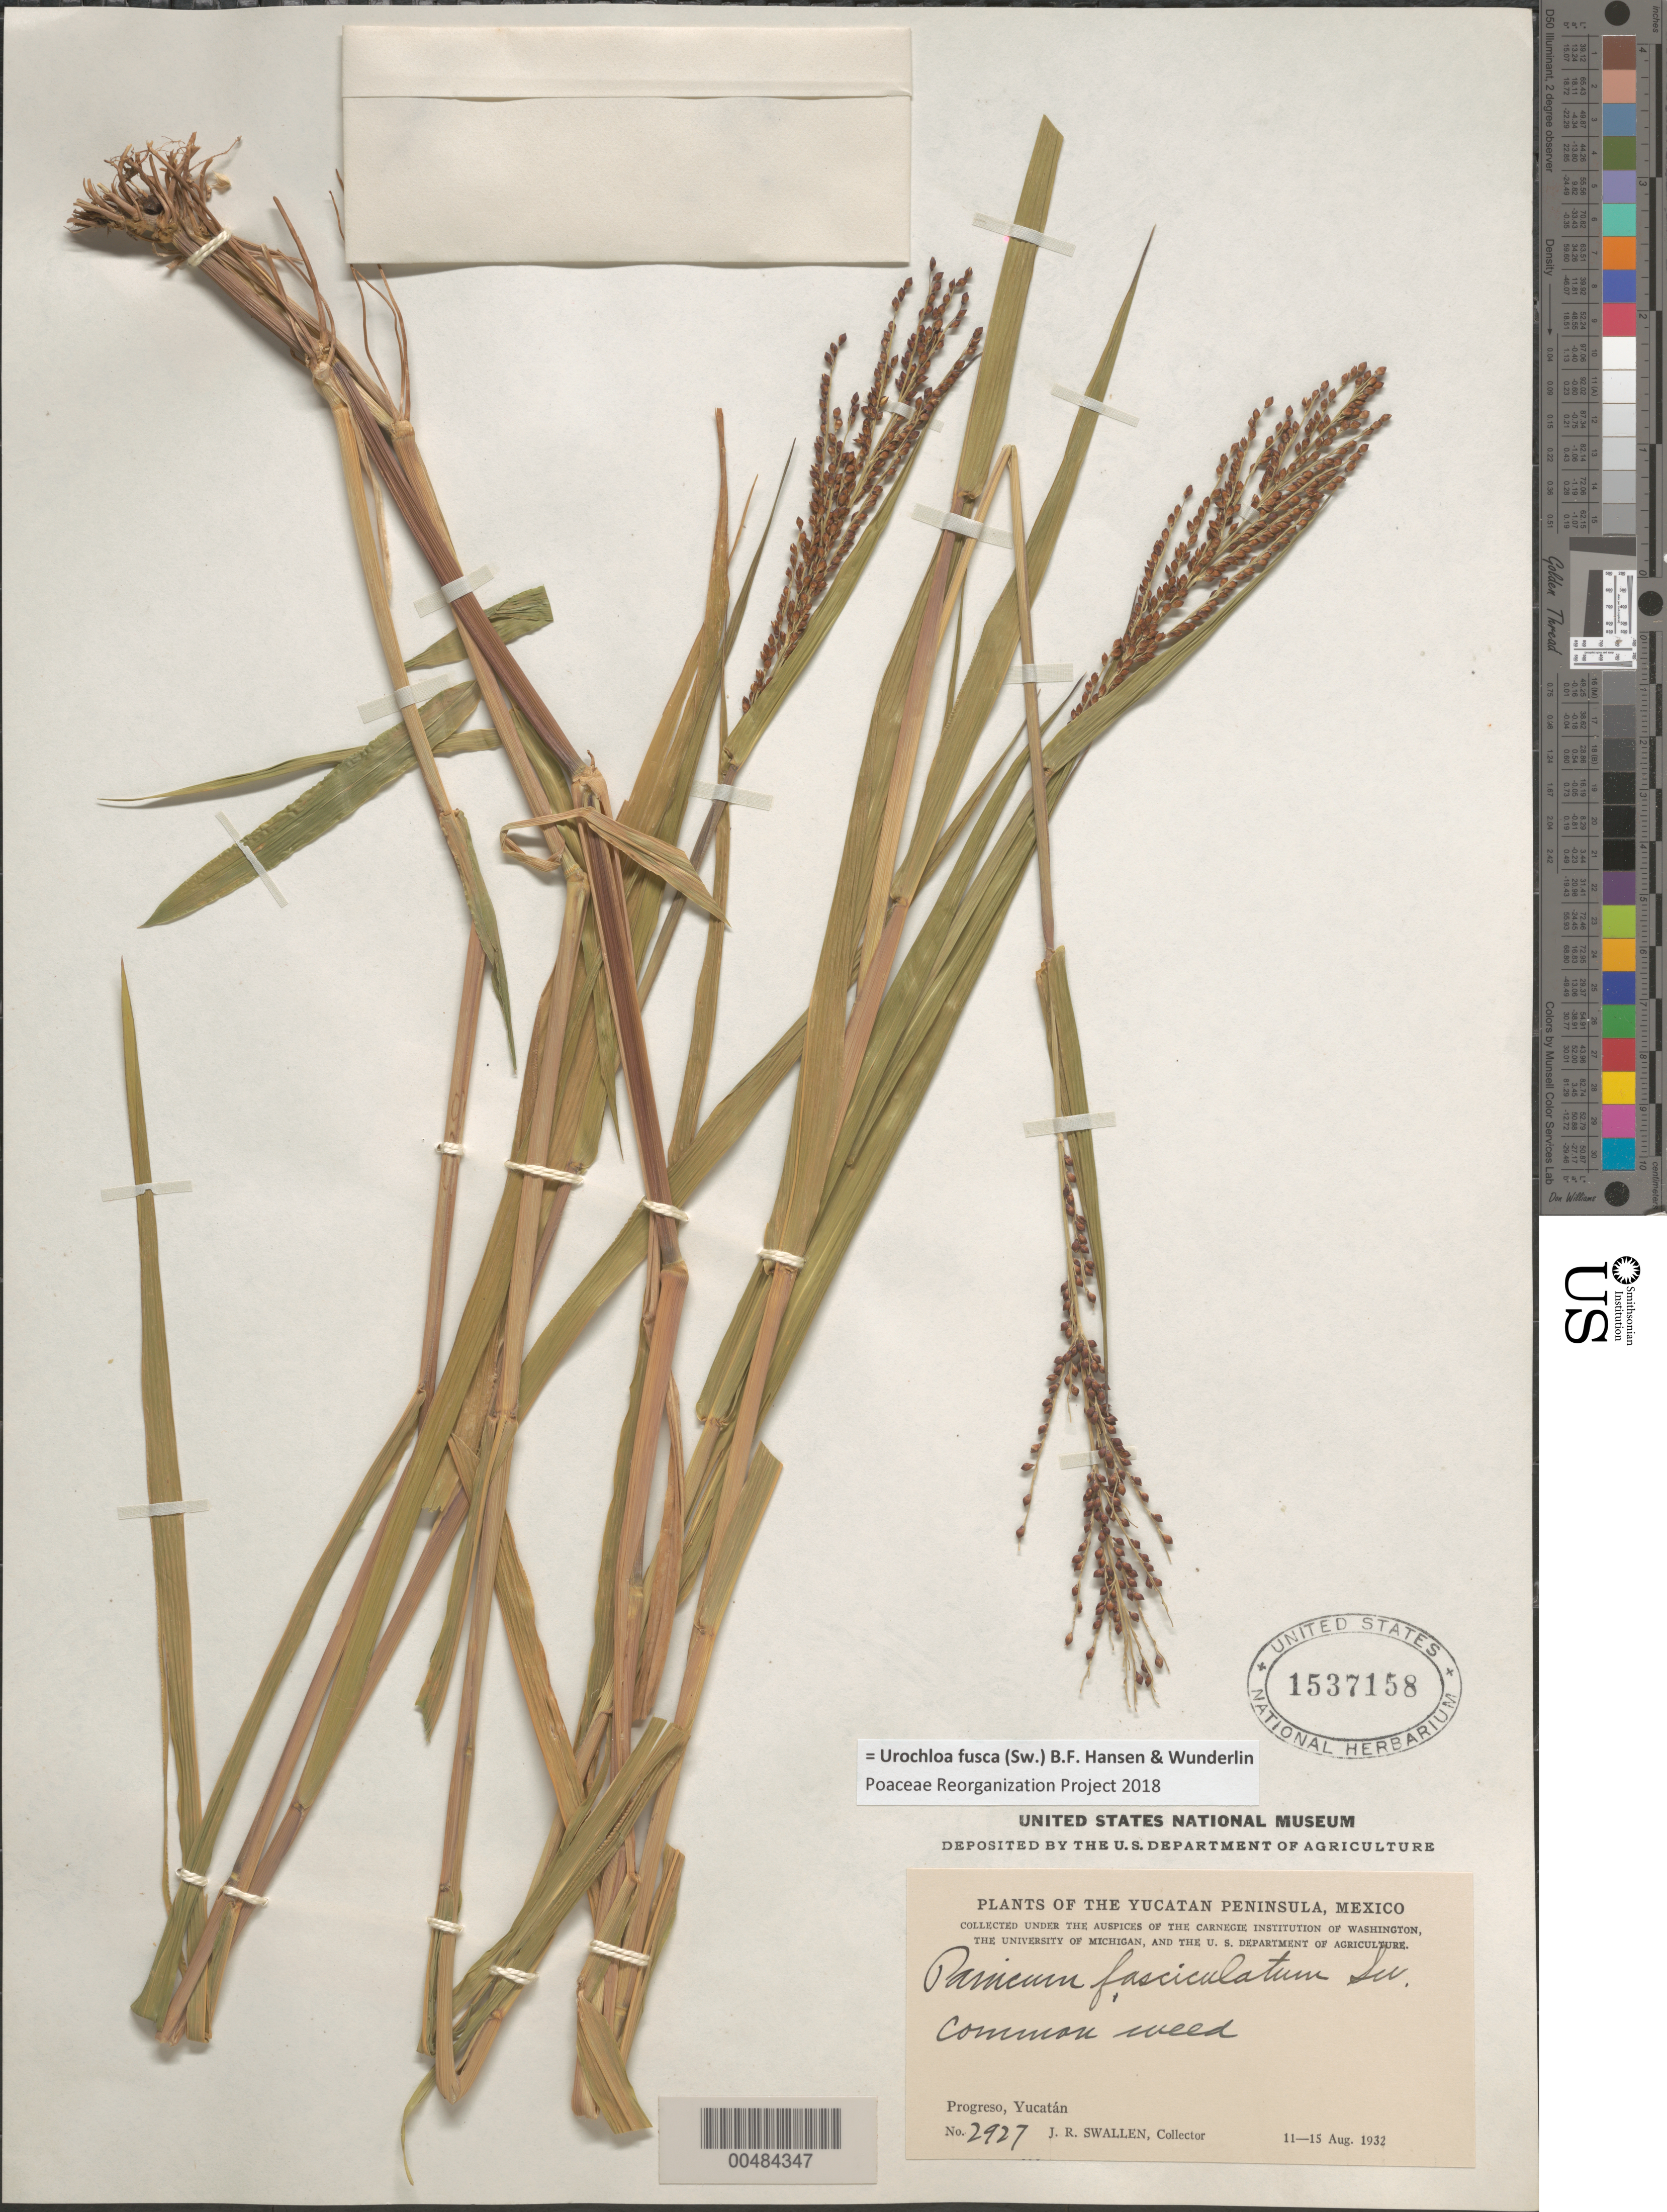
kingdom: Plantae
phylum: Tracheophyta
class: Liliopsida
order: Poales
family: Poaceae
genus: Brachiaria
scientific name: Brachiaria fasciculata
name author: (Sw.) Parodi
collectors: J. R. Swallen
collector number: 2927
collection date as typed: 11 Aug 1932 to 15 Aug 1932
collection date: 1932-08-11/1932-08-15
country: Mexico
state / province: Yucatan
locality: Progreso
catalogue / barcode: US 1537158